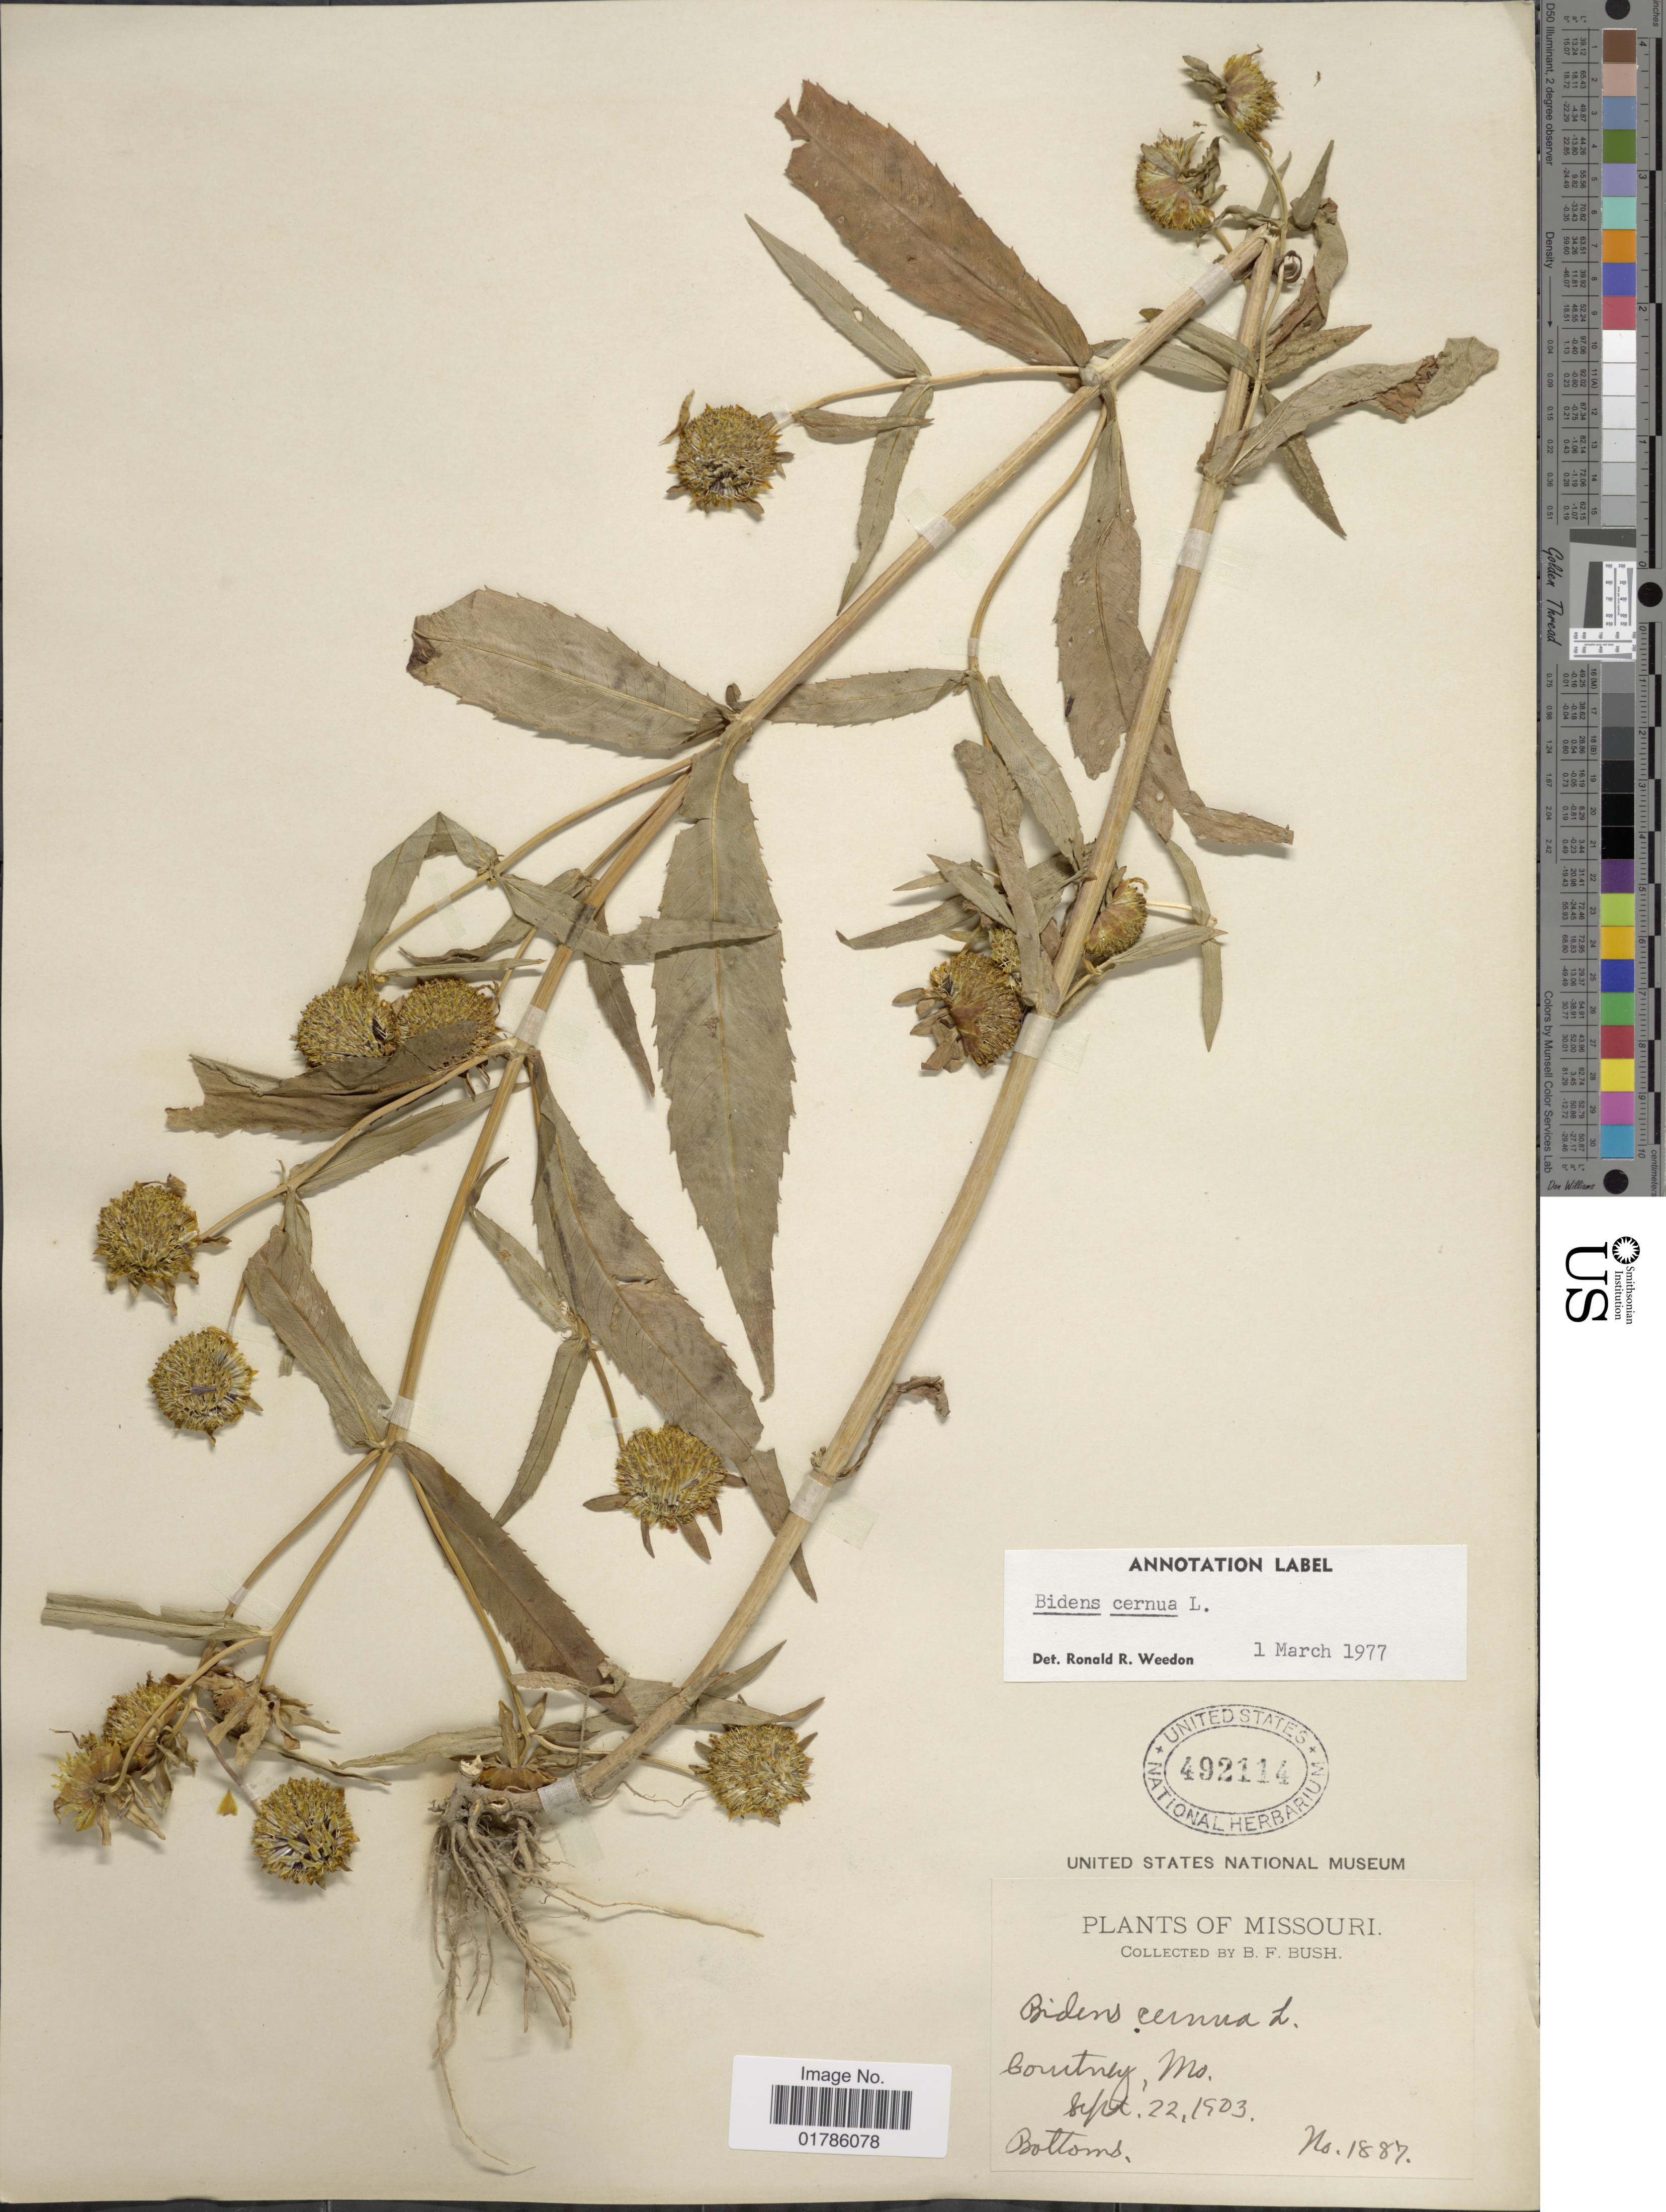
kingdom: Plantae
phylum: Tracheophyta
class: Magnoliopsida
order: Asterales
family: Asteraceae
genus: Bidens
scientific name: Bidens cernua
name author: L.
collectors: B. F. Bush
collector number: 1887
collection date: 1903-09-22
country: United States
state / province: Missouri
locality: Coutney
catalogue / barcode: US 492114